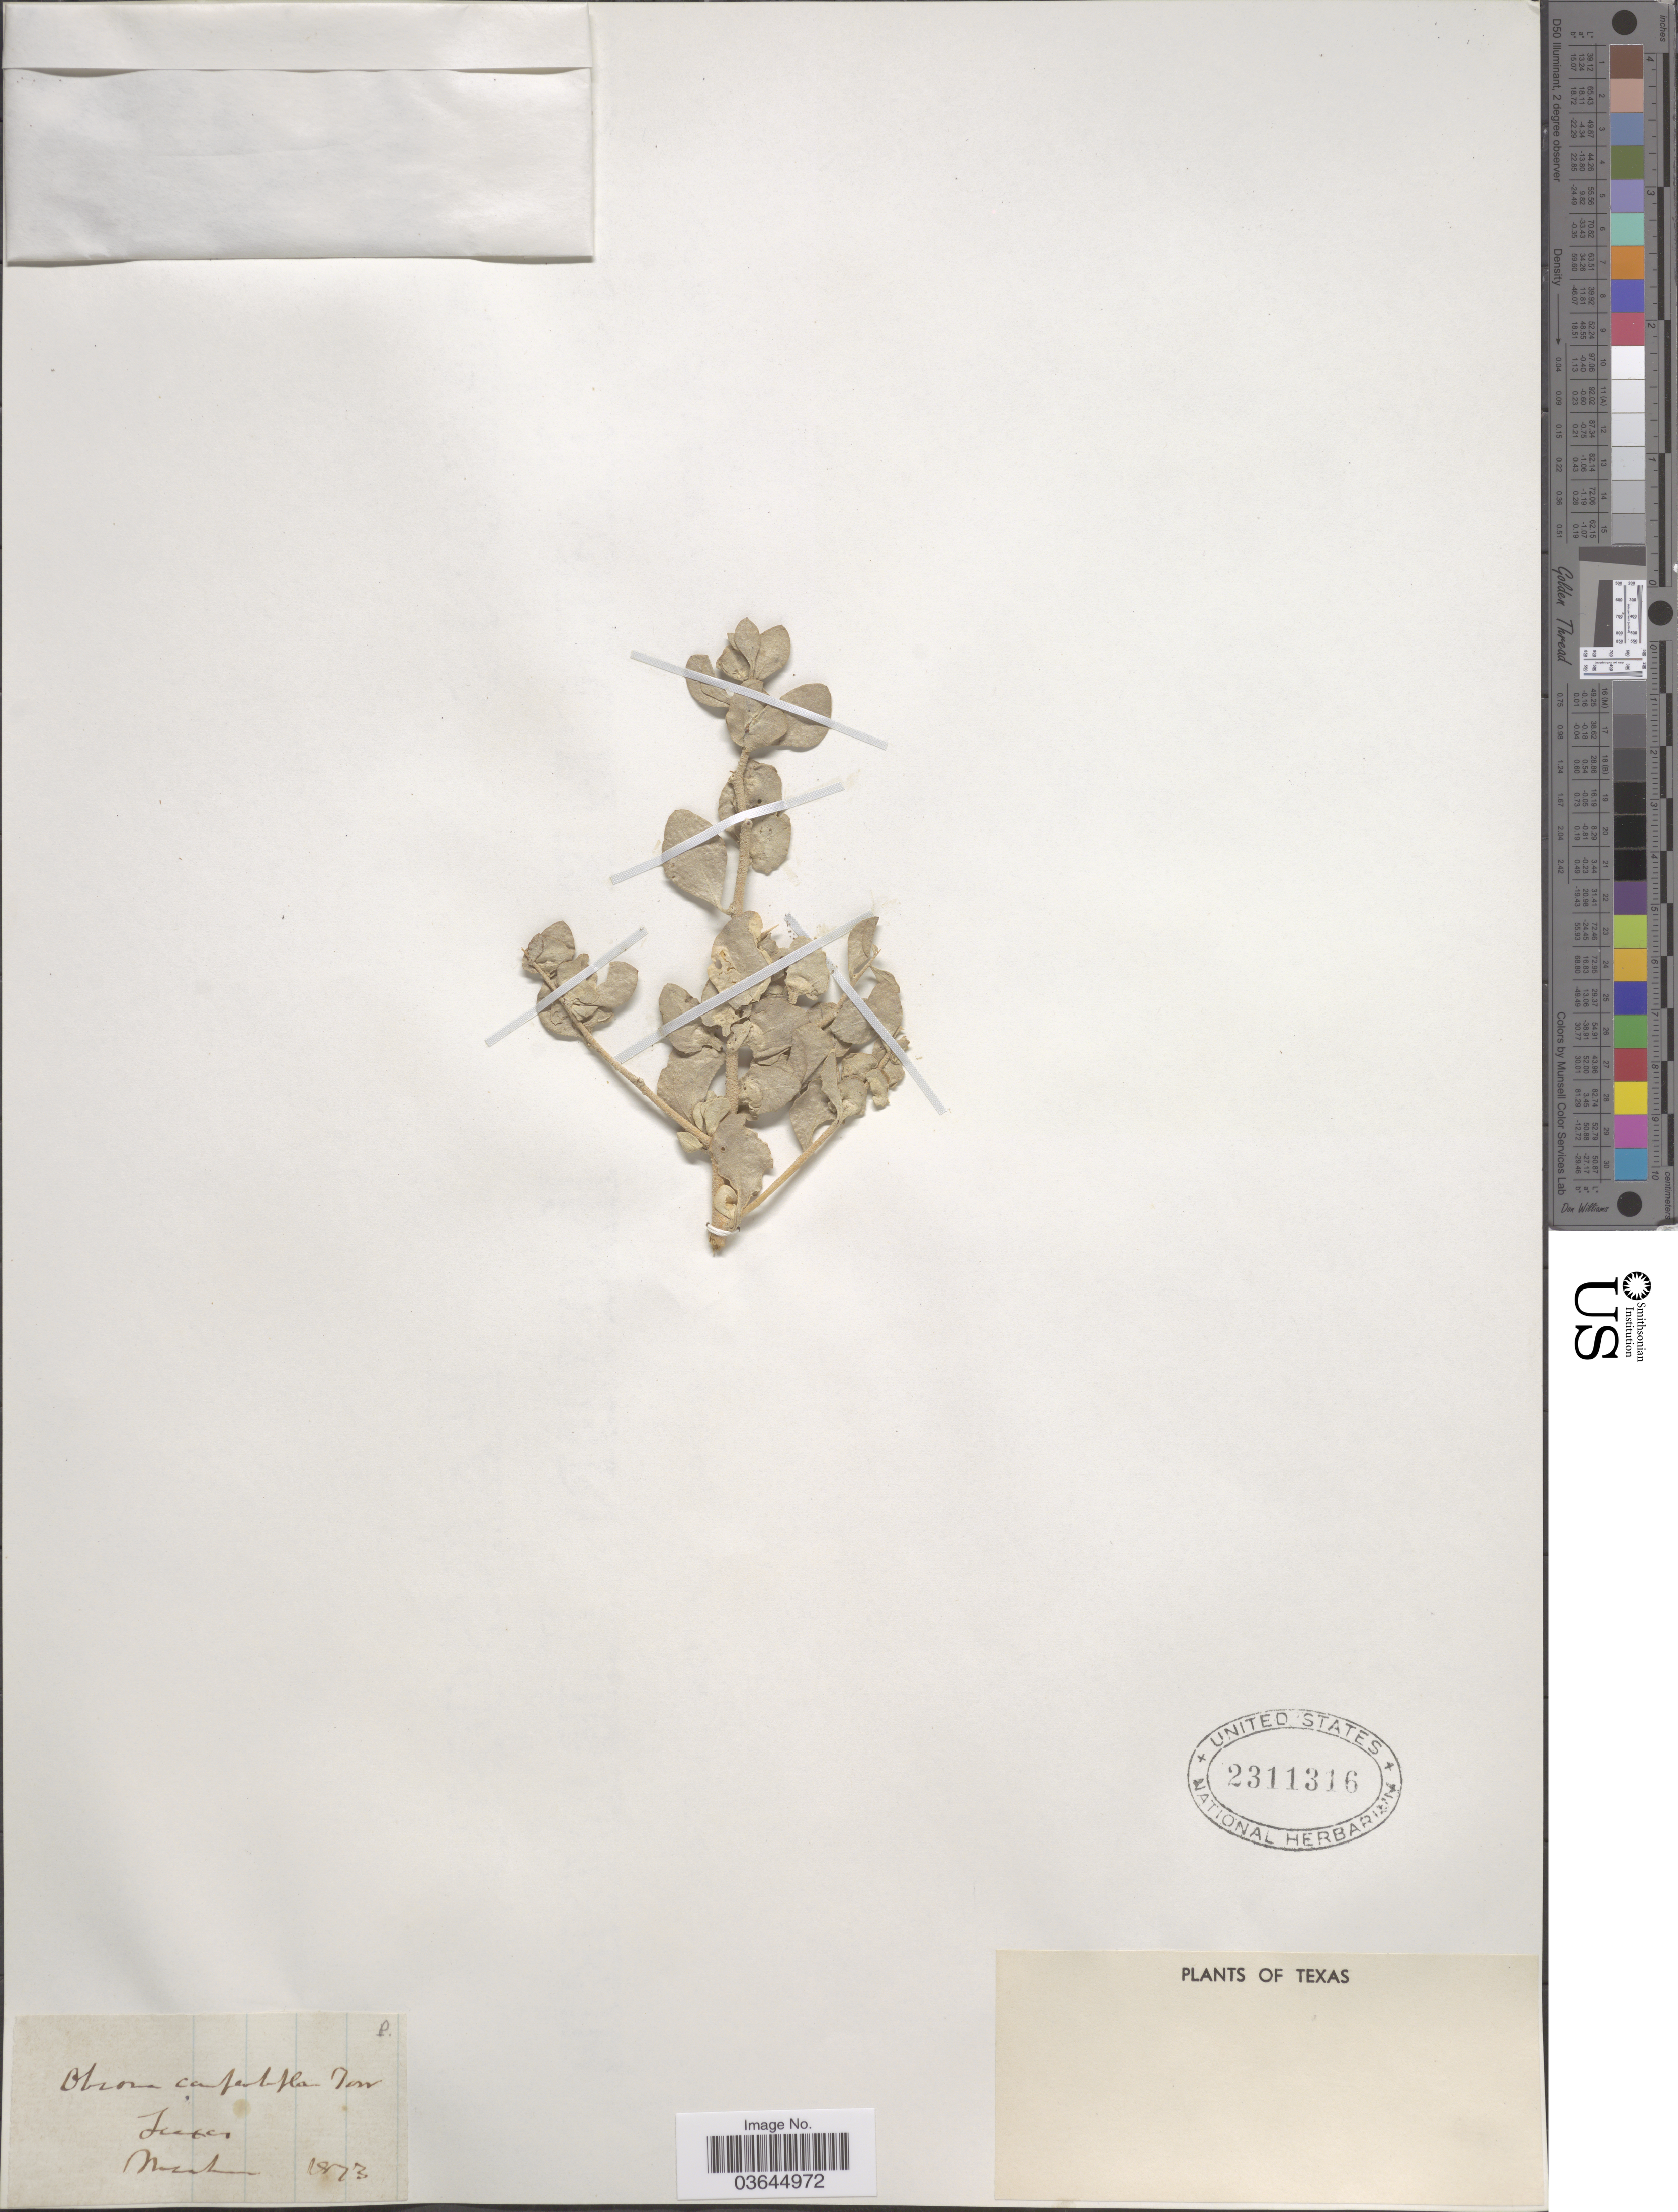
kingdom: Plantae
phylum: Tracheophyta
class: Magnoliopsida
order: Caryophyllales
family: Nyctaginaceae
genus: Abronia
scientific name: Abronia sp.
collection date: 1873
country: United States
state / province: Texas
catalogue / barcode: US 2311316